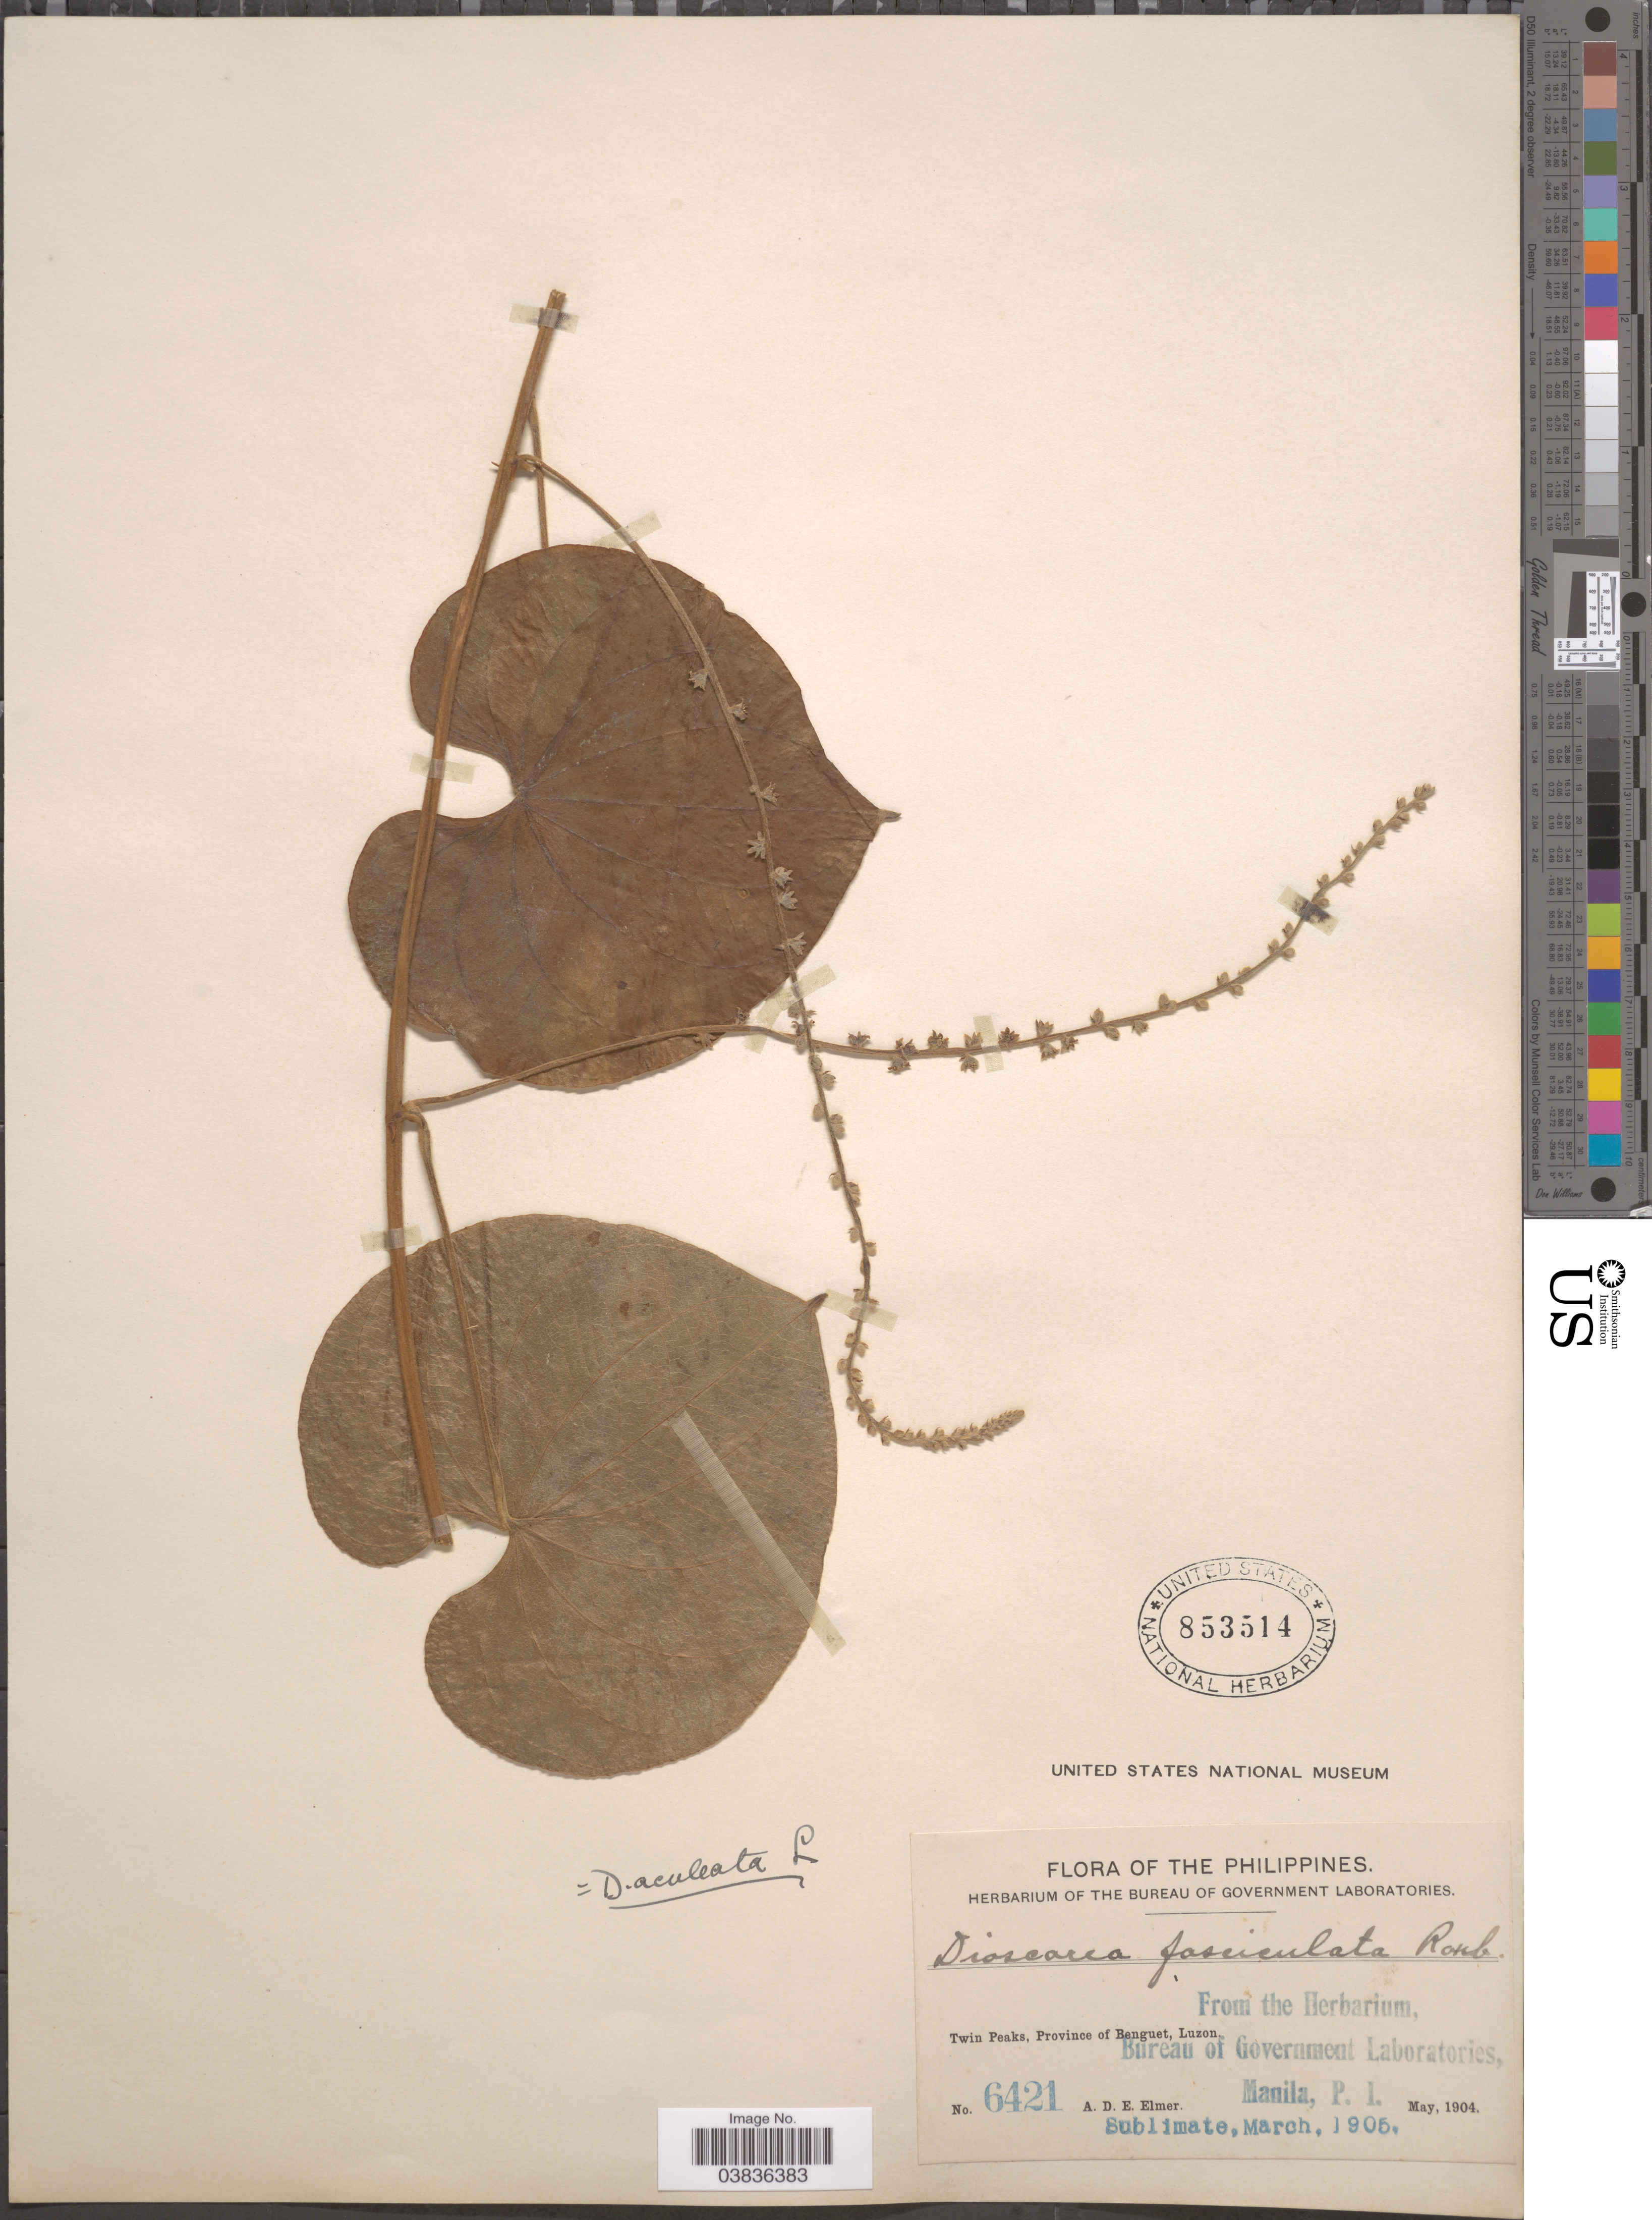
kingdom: Plantae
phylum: Tracheophyta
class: Liliopsida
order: Dioscoreales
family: Dioscoreaceae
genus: Dioscorea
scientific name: Dioscorea esculenta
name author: (Lour.) Burkill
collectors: A. D. E. Elmer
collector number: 6421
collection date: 1904-05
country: Philippines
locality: Twin Peaks, Province of Benguet, Luzon.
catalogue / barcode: US 853514